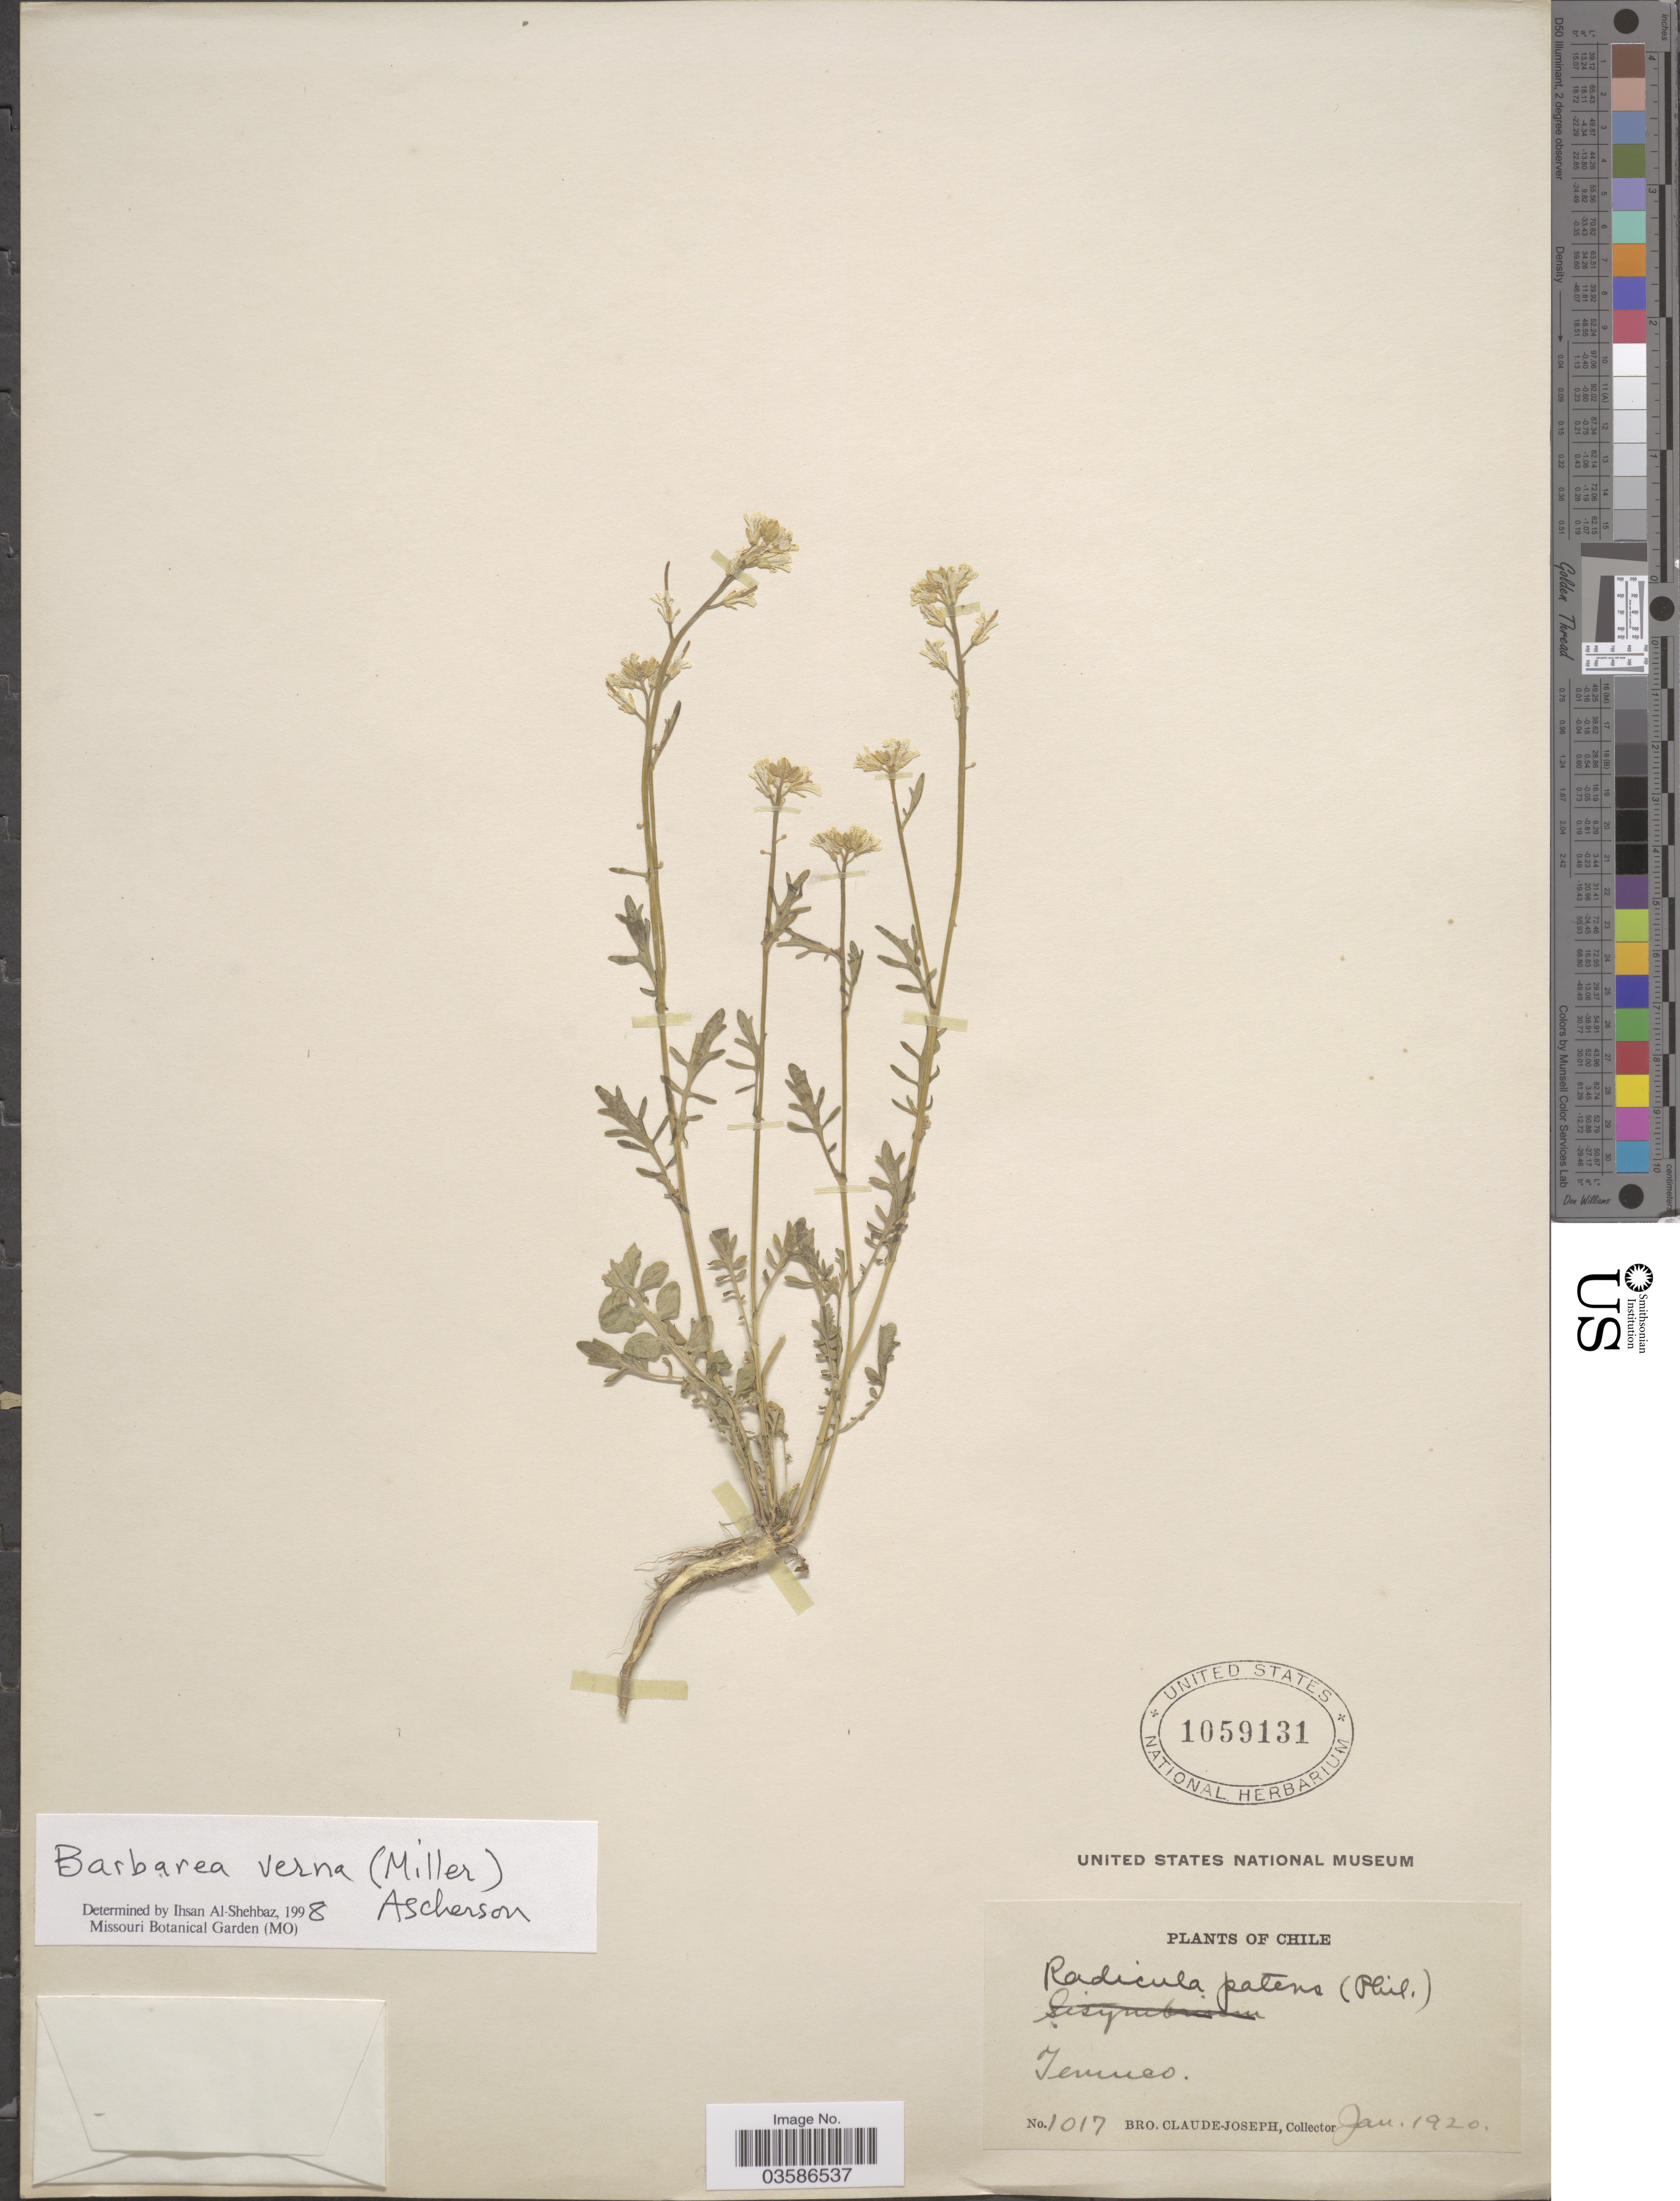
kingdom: Plantae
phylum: Tracheophyta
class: Magnoliopsida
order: Brassicales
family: Brassicaceae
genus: Barbarea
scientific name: Barbarea verna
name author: (Mill.) Asch.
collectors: Bro. Claude-Joseph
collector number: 1017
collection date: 1920-01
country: Chile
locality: Temuco.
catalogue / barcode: US 1059131